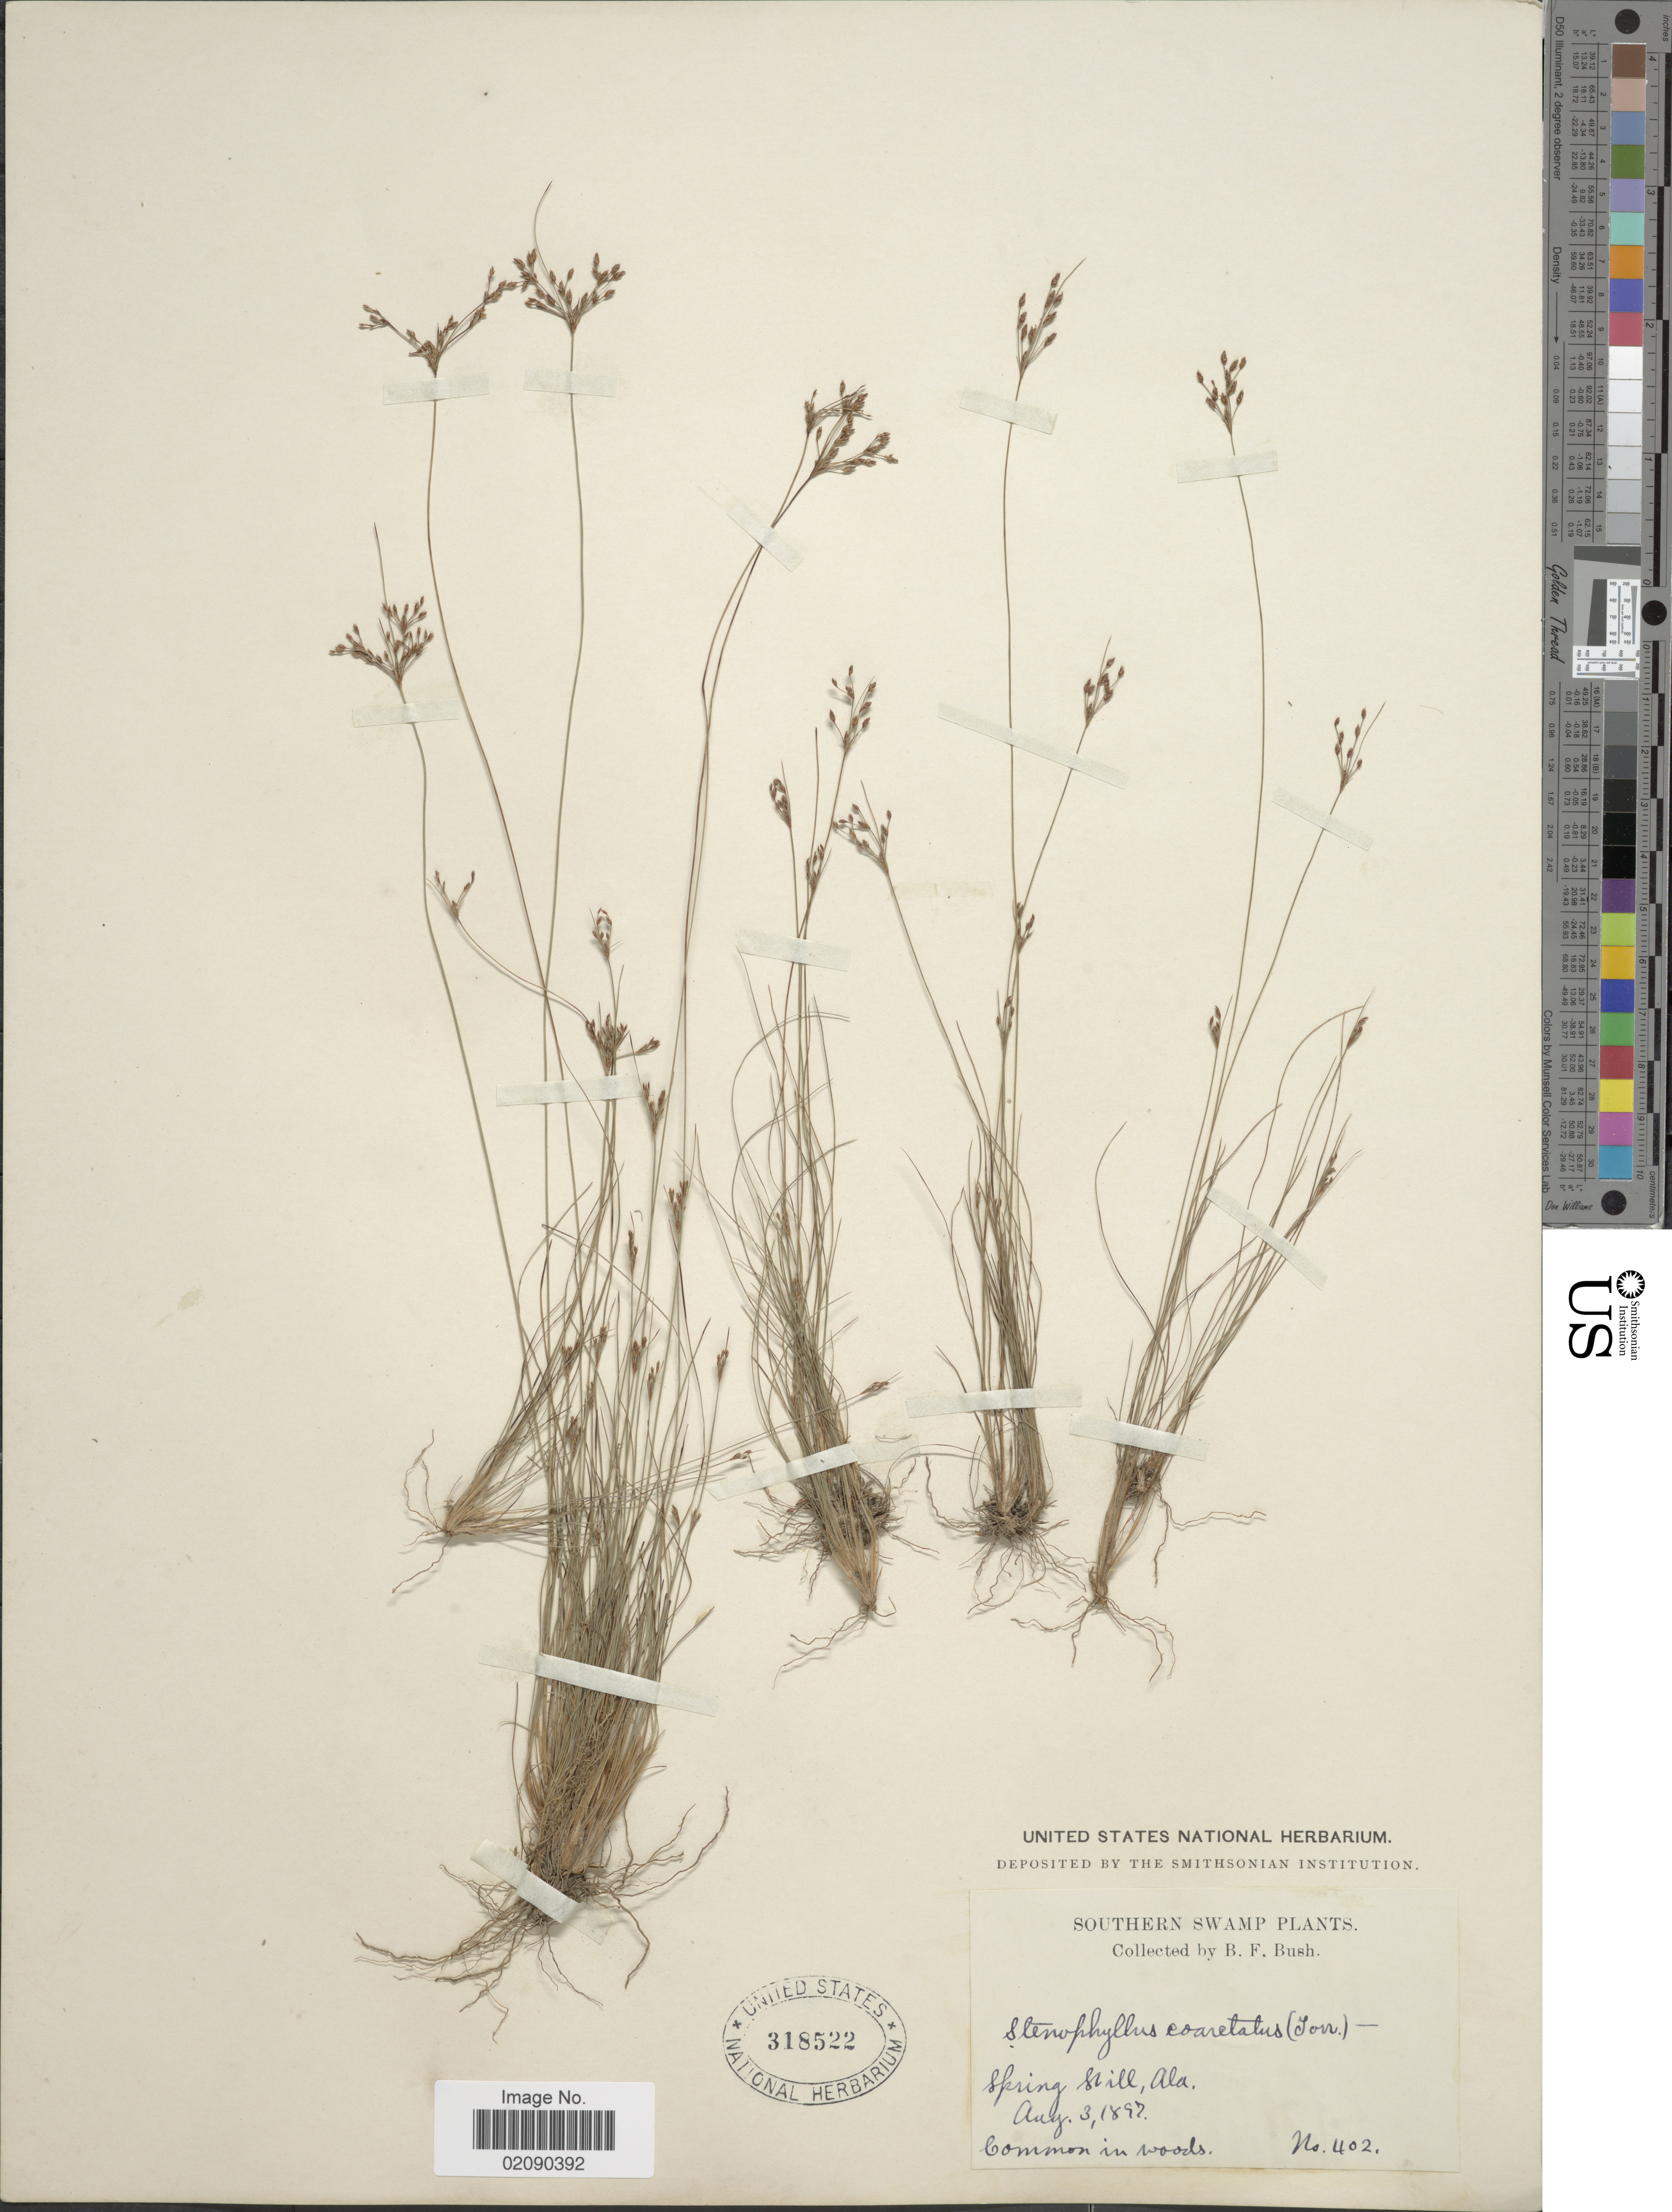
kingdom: Plantae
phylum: Tracheophyta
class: Liliopsida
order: Poales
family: Cyperaceae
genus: Bulbostylis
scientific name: Bulbostylis ciliatifolia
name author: (Elliott) Fernald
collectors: B. F. Bush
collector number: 402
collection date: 1897-08-03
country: United States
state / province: Alabama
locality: Spring Hill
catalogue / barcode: US 318522